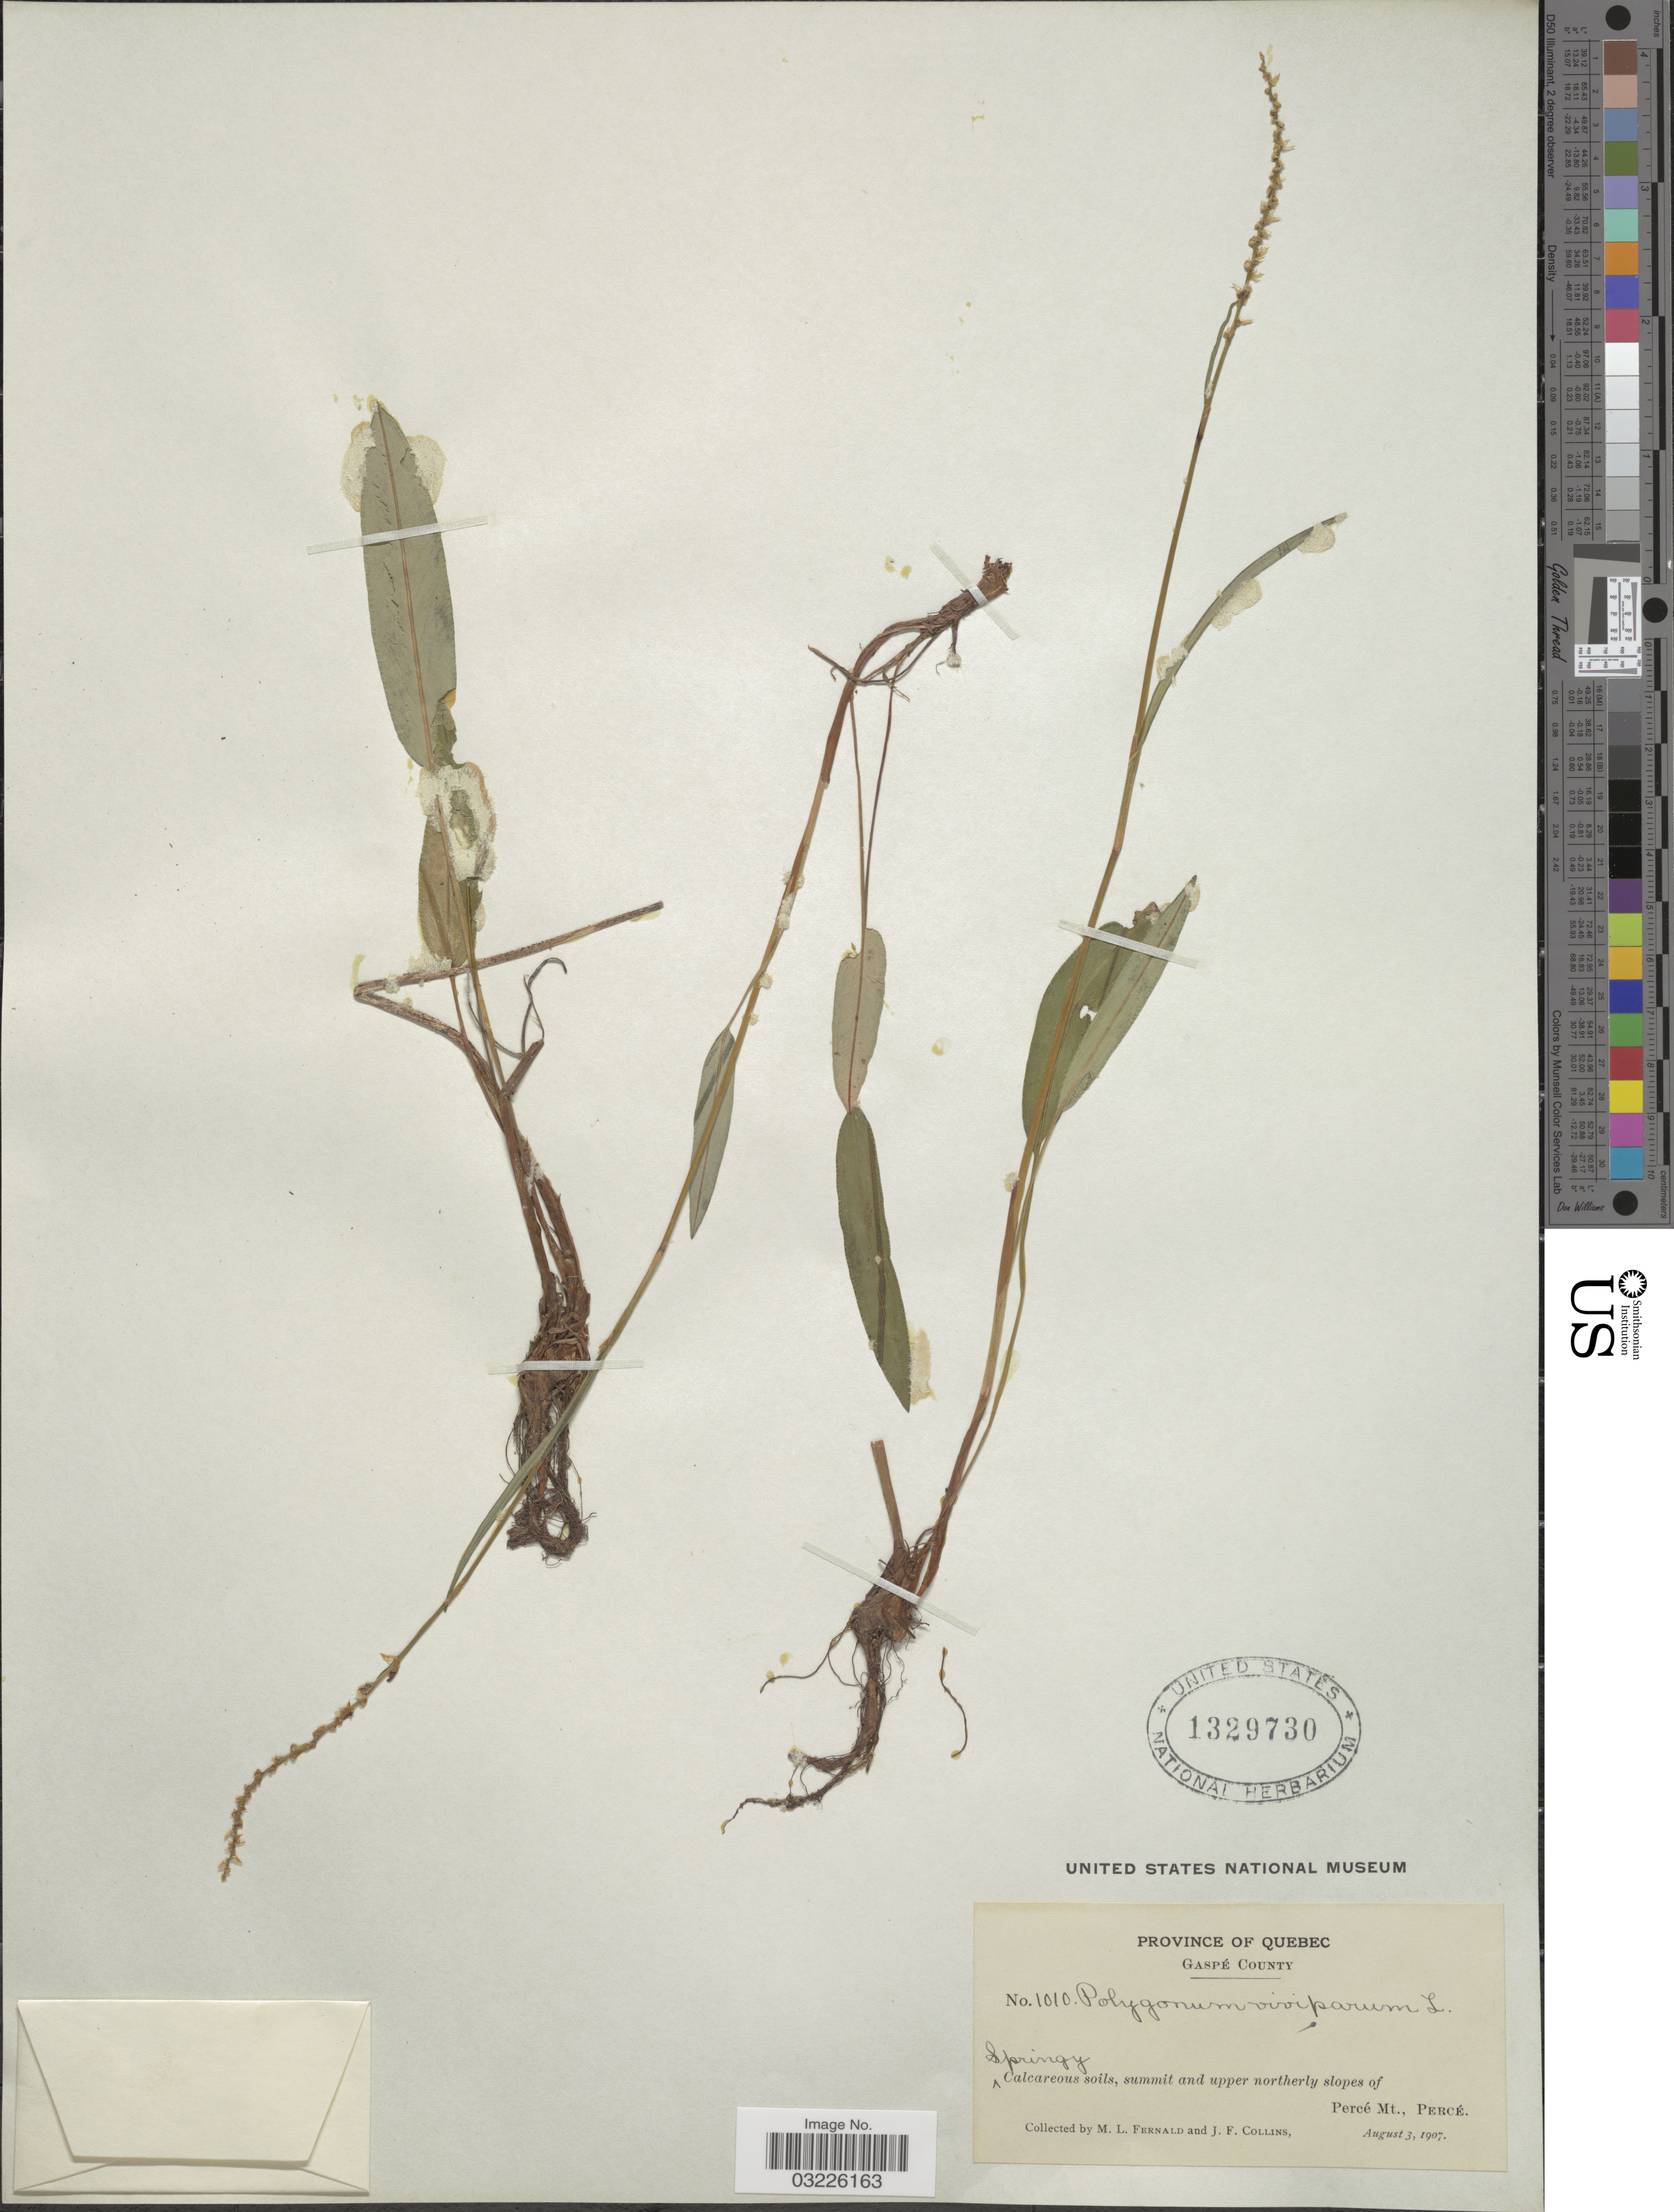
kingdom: Plantae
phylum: Tracheophyta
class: Magnoliopsida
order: Caryophyllales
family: Polygonaceae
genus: Bistorta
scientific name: Bistorta vivipara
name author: (L.) Delarbre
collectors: M. L. Fernald & J. Collins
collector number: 1010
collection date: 1907-08-03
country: Canada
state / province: Quebec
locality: Gaspé County. Summit and upper northerly slopes of Percé Mt., Percé.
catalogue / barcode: US 1329730